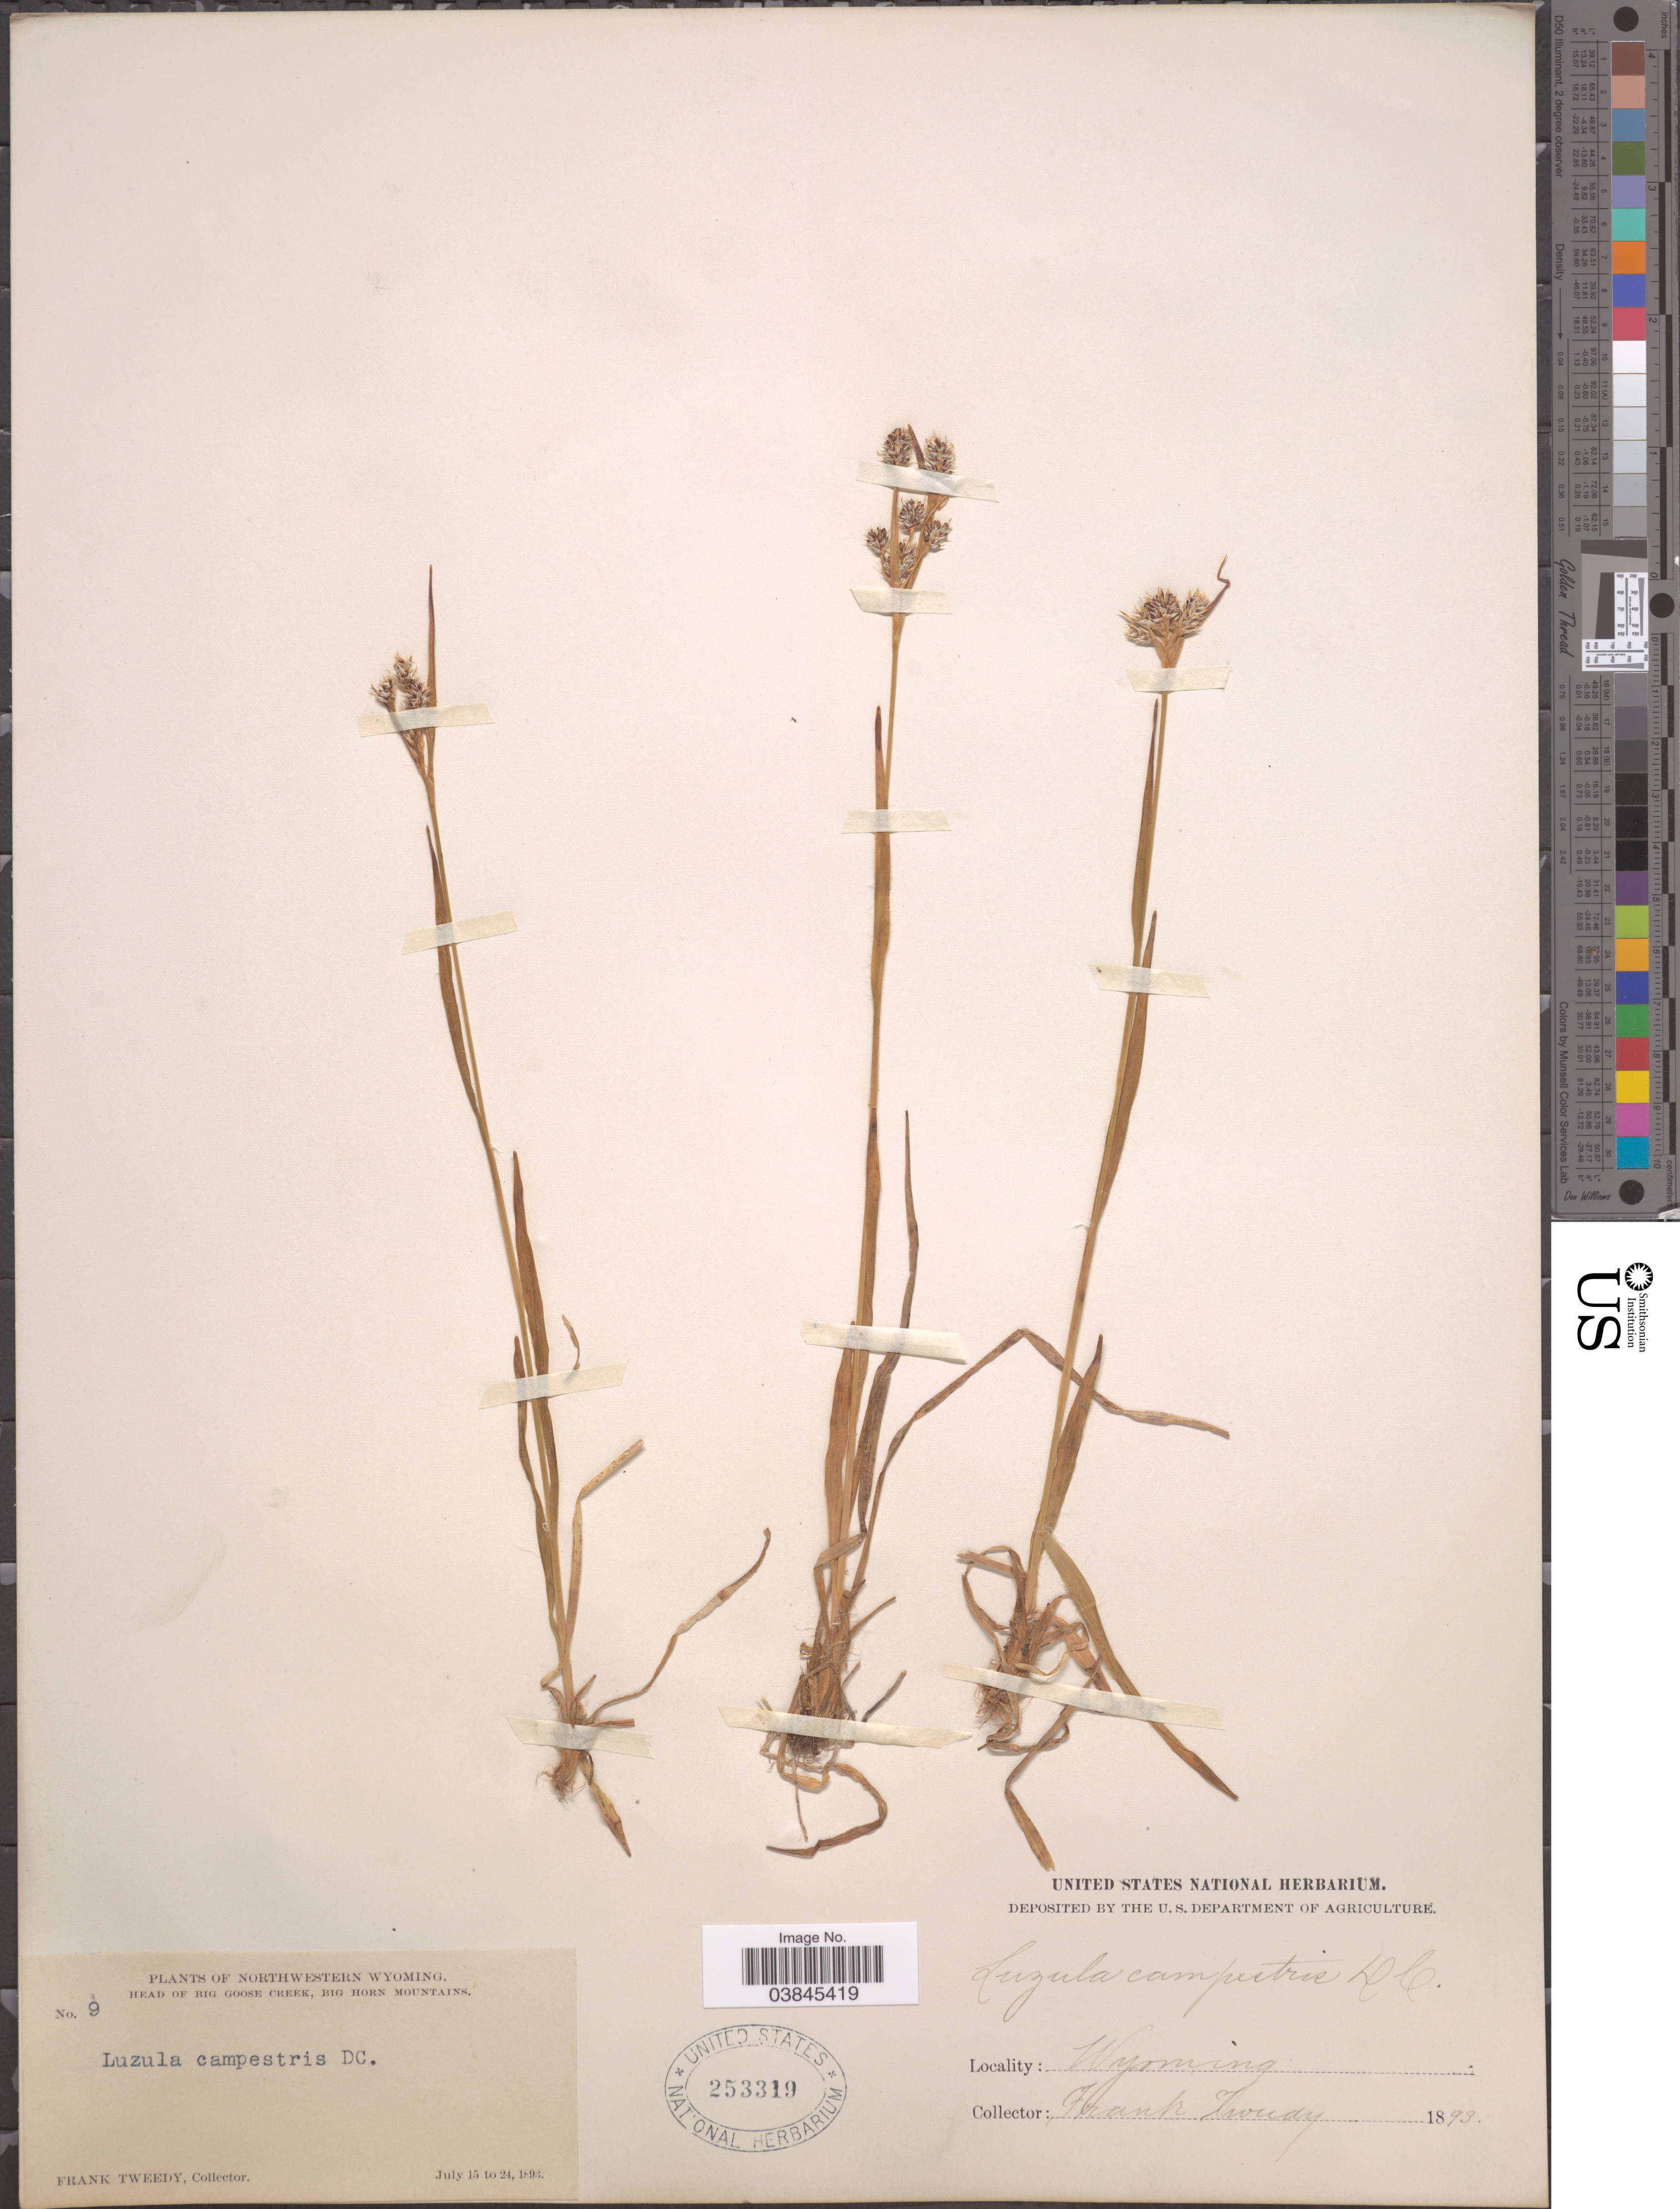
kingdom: Plantae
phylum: Tracheophyta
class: Liliopsida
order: Poales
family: Juncaceae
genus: Luzula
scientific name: Luzula campestris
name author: (L.) DC.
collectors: F. Tweedy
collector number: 9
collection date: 1893-07-15/1893-07-24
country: United States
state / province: Wyoming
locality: Northwestern Wyoming. Head of Big Goose Creek, Big Horn Mountains.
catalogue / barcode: US 253319